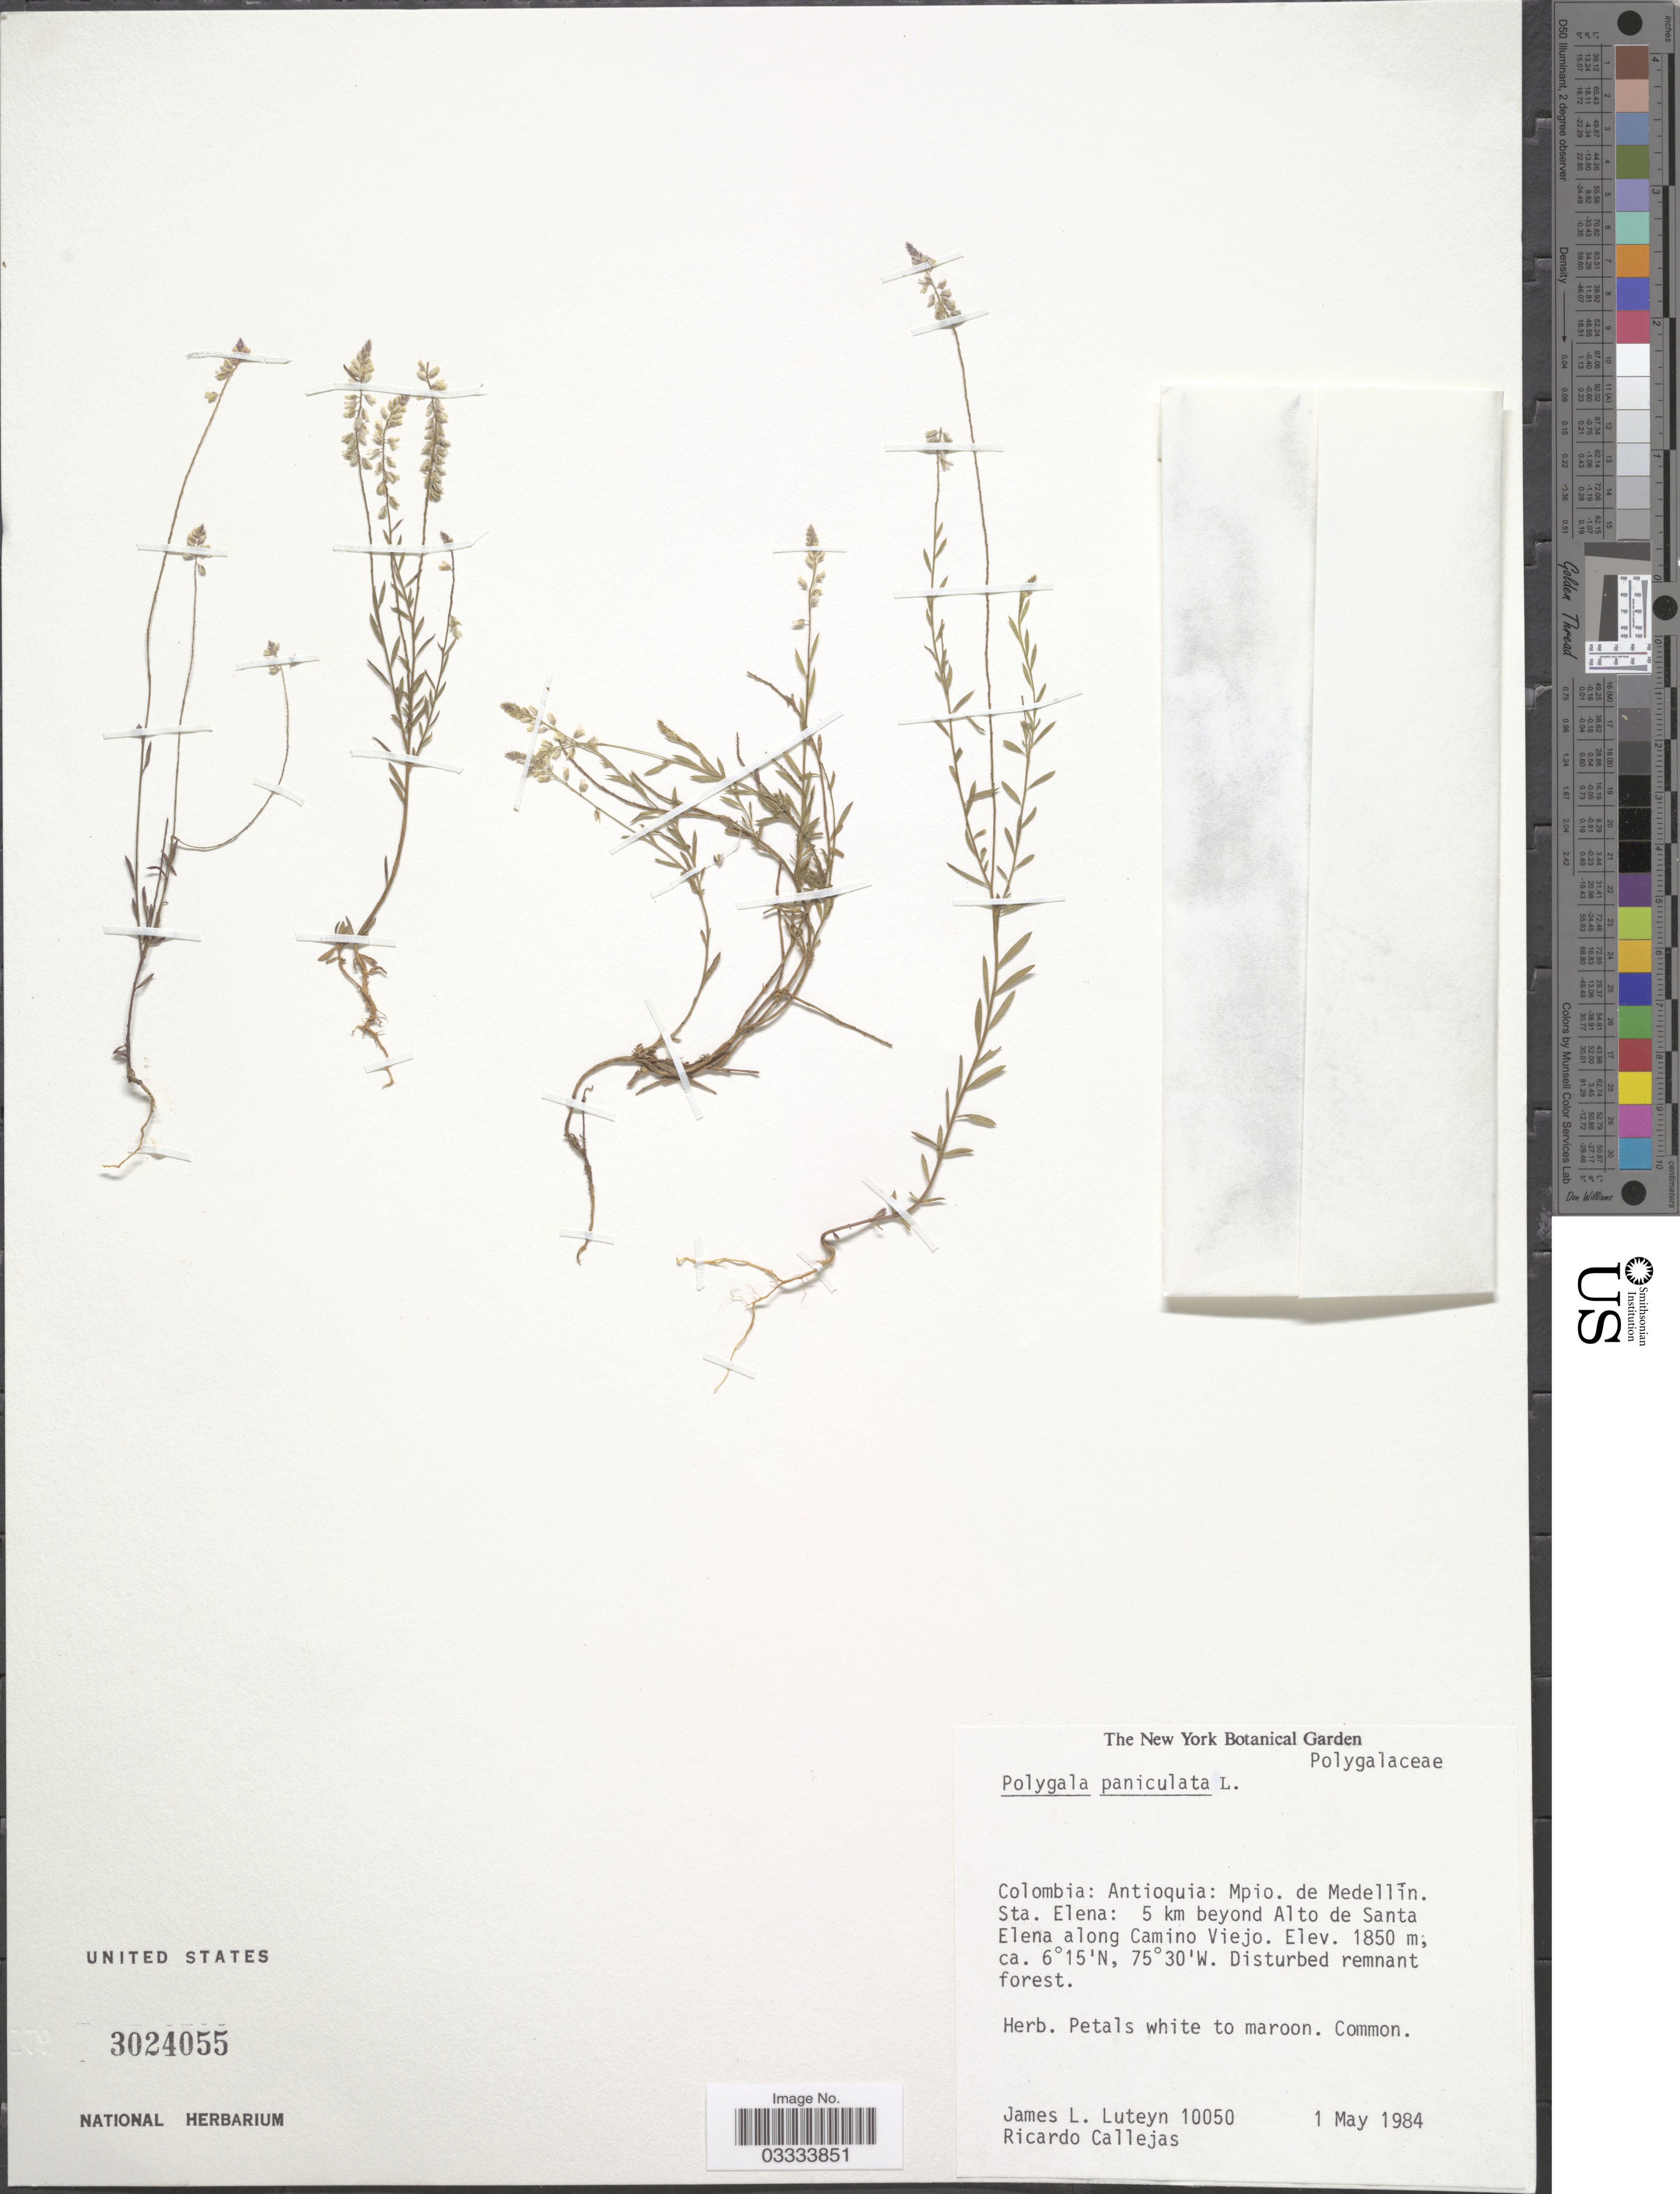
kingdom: Plantae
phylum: Tracheophyta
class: Magnoliopsida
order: Fabales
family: Polygalaceae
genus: Polygala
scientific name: Polygala paniculata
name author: L.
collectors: J. L. Luteyn & R. Callejas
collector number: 10050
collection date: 1984-05-01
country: Colombia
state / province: Antioquia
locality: Mpio. de Medellín. Sta. Elena: 5 km beyond Alto de Santa Elena along Camino Viejo.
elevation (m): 1850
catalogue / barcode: US 3024055